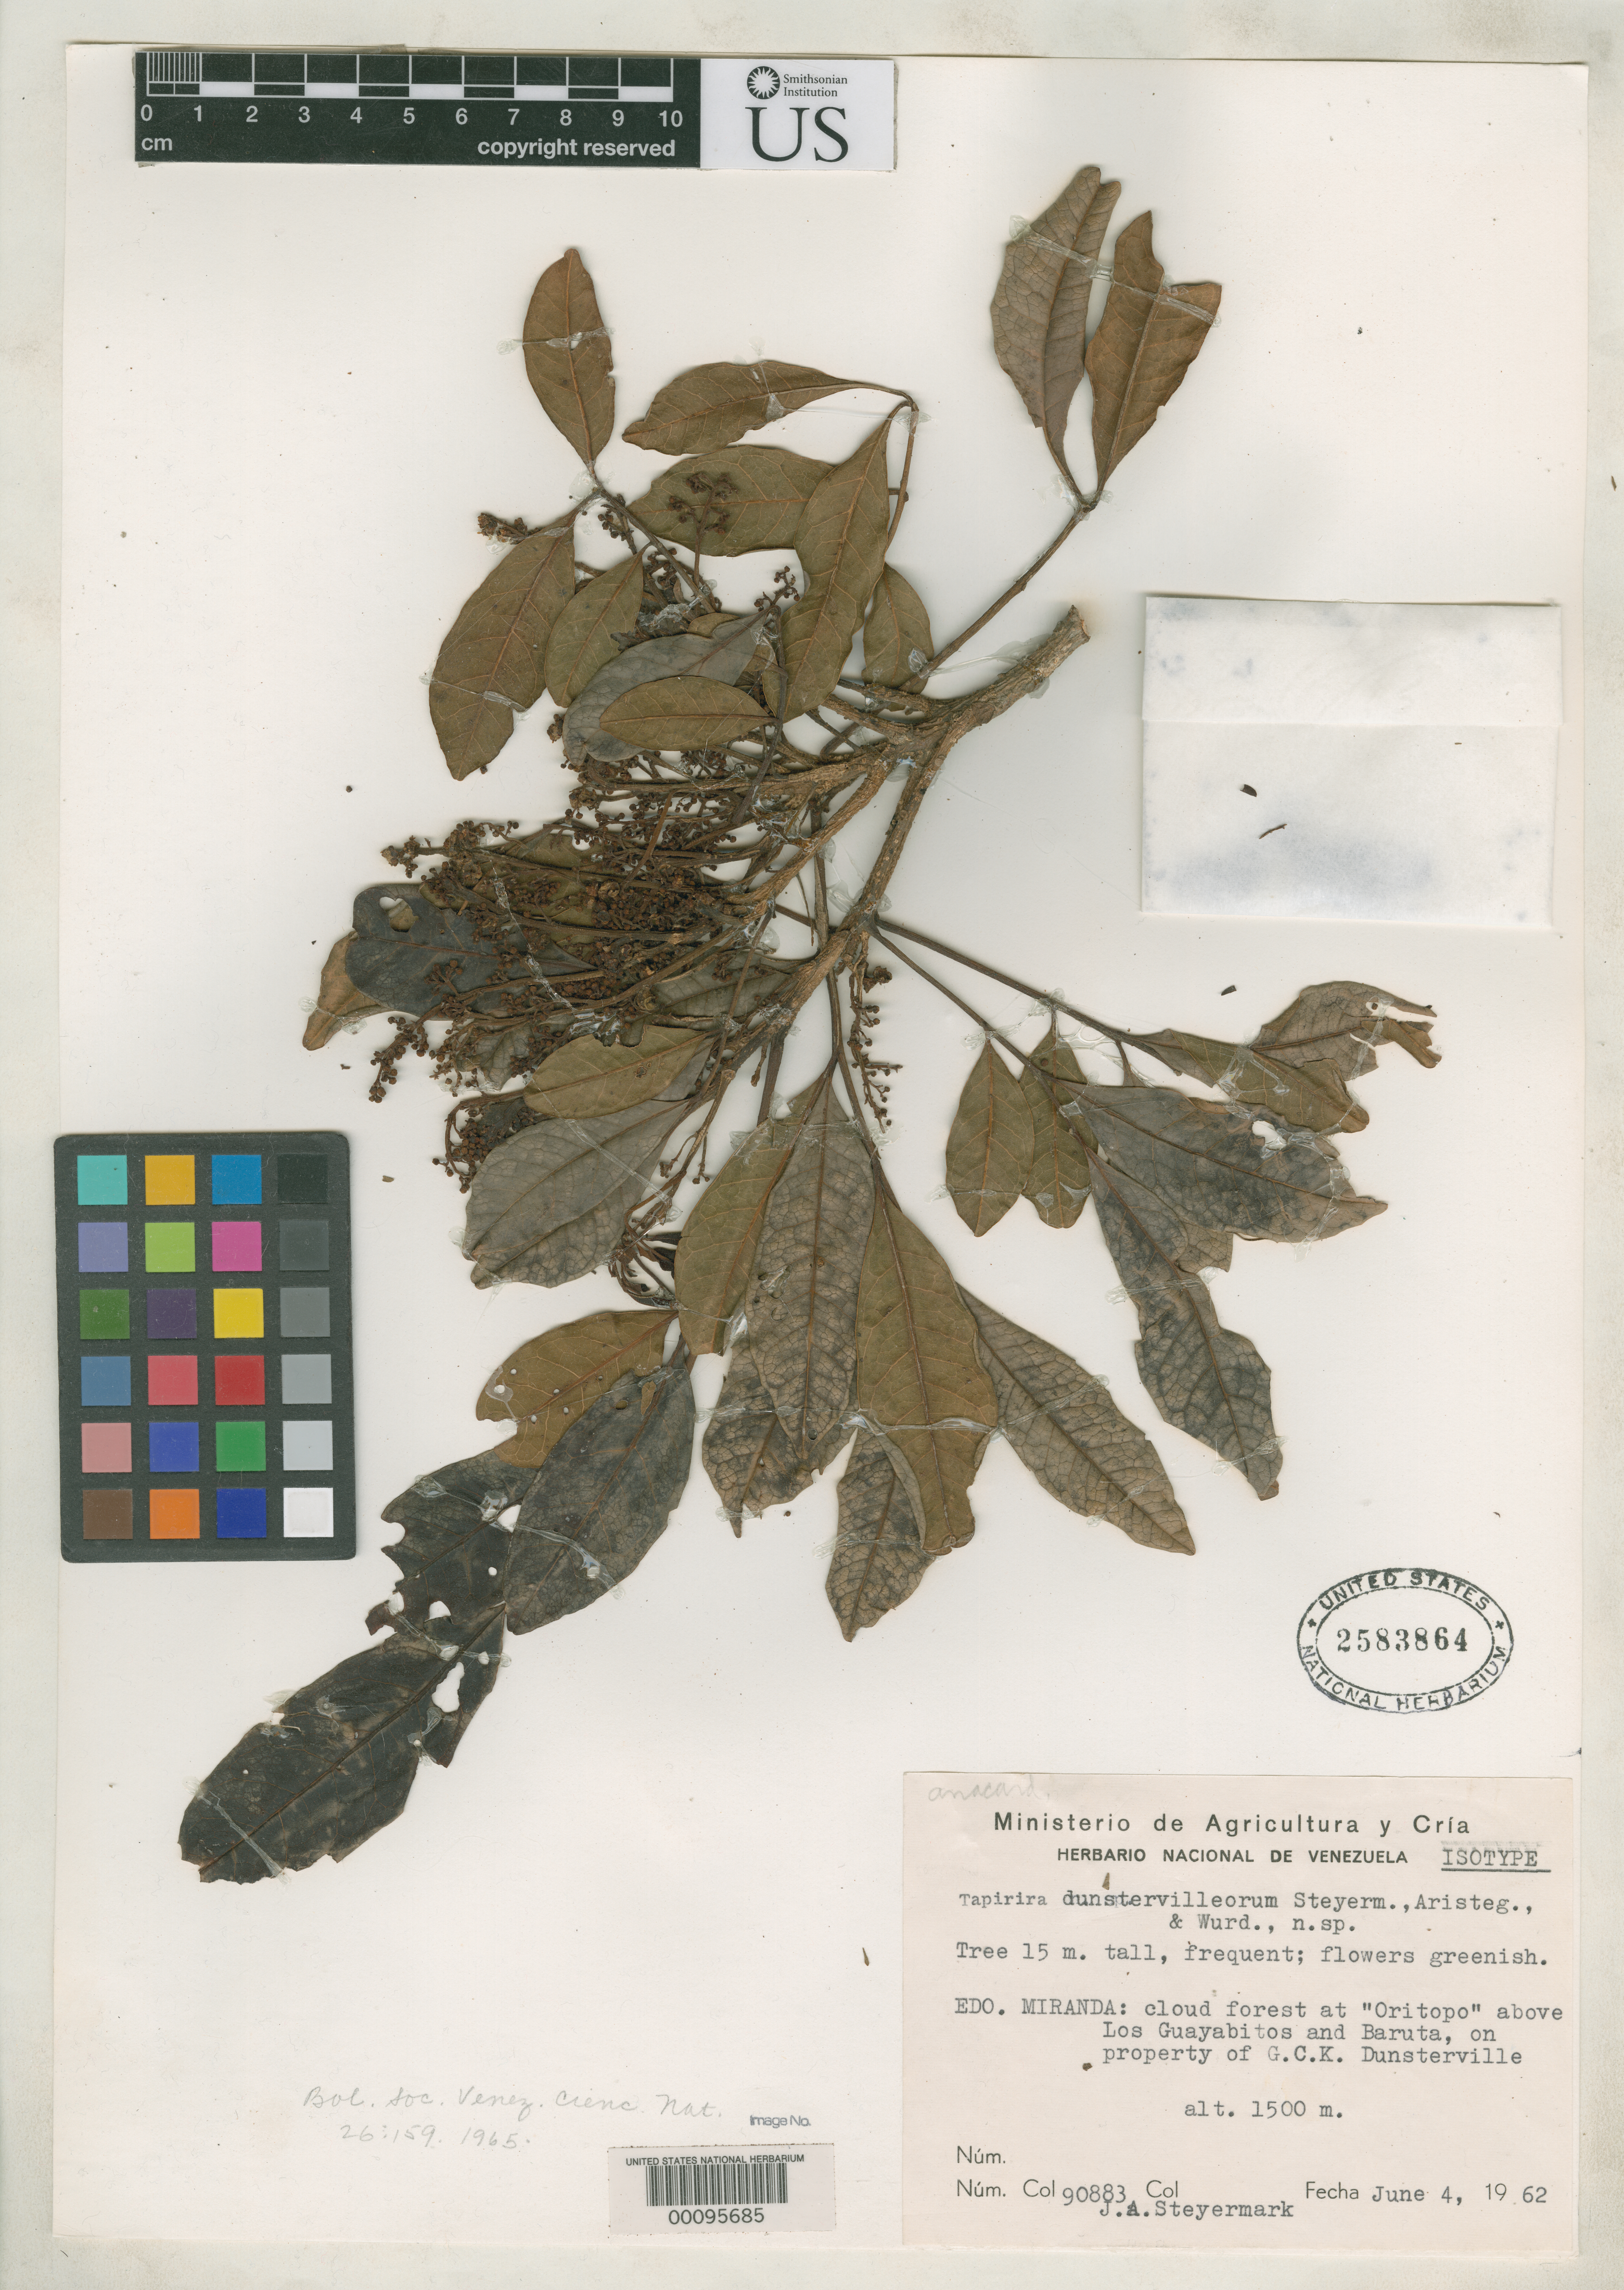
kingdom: Plantae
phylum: Tracheophyta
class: Magnoliopsida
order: Sapindales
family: Anacardiaceae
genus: Tapirira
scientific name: Tapirira dunstervilleorum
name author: Steyerm. et al.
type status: Isotype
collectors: J. Steyermark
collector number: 90883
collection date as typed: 04 Jun 1962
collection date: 1962-06-04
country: Venezuela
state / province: Miranda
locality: Oritopo above Los Guayabitos and Baruta.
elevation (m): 1500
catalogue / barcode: US 2583864